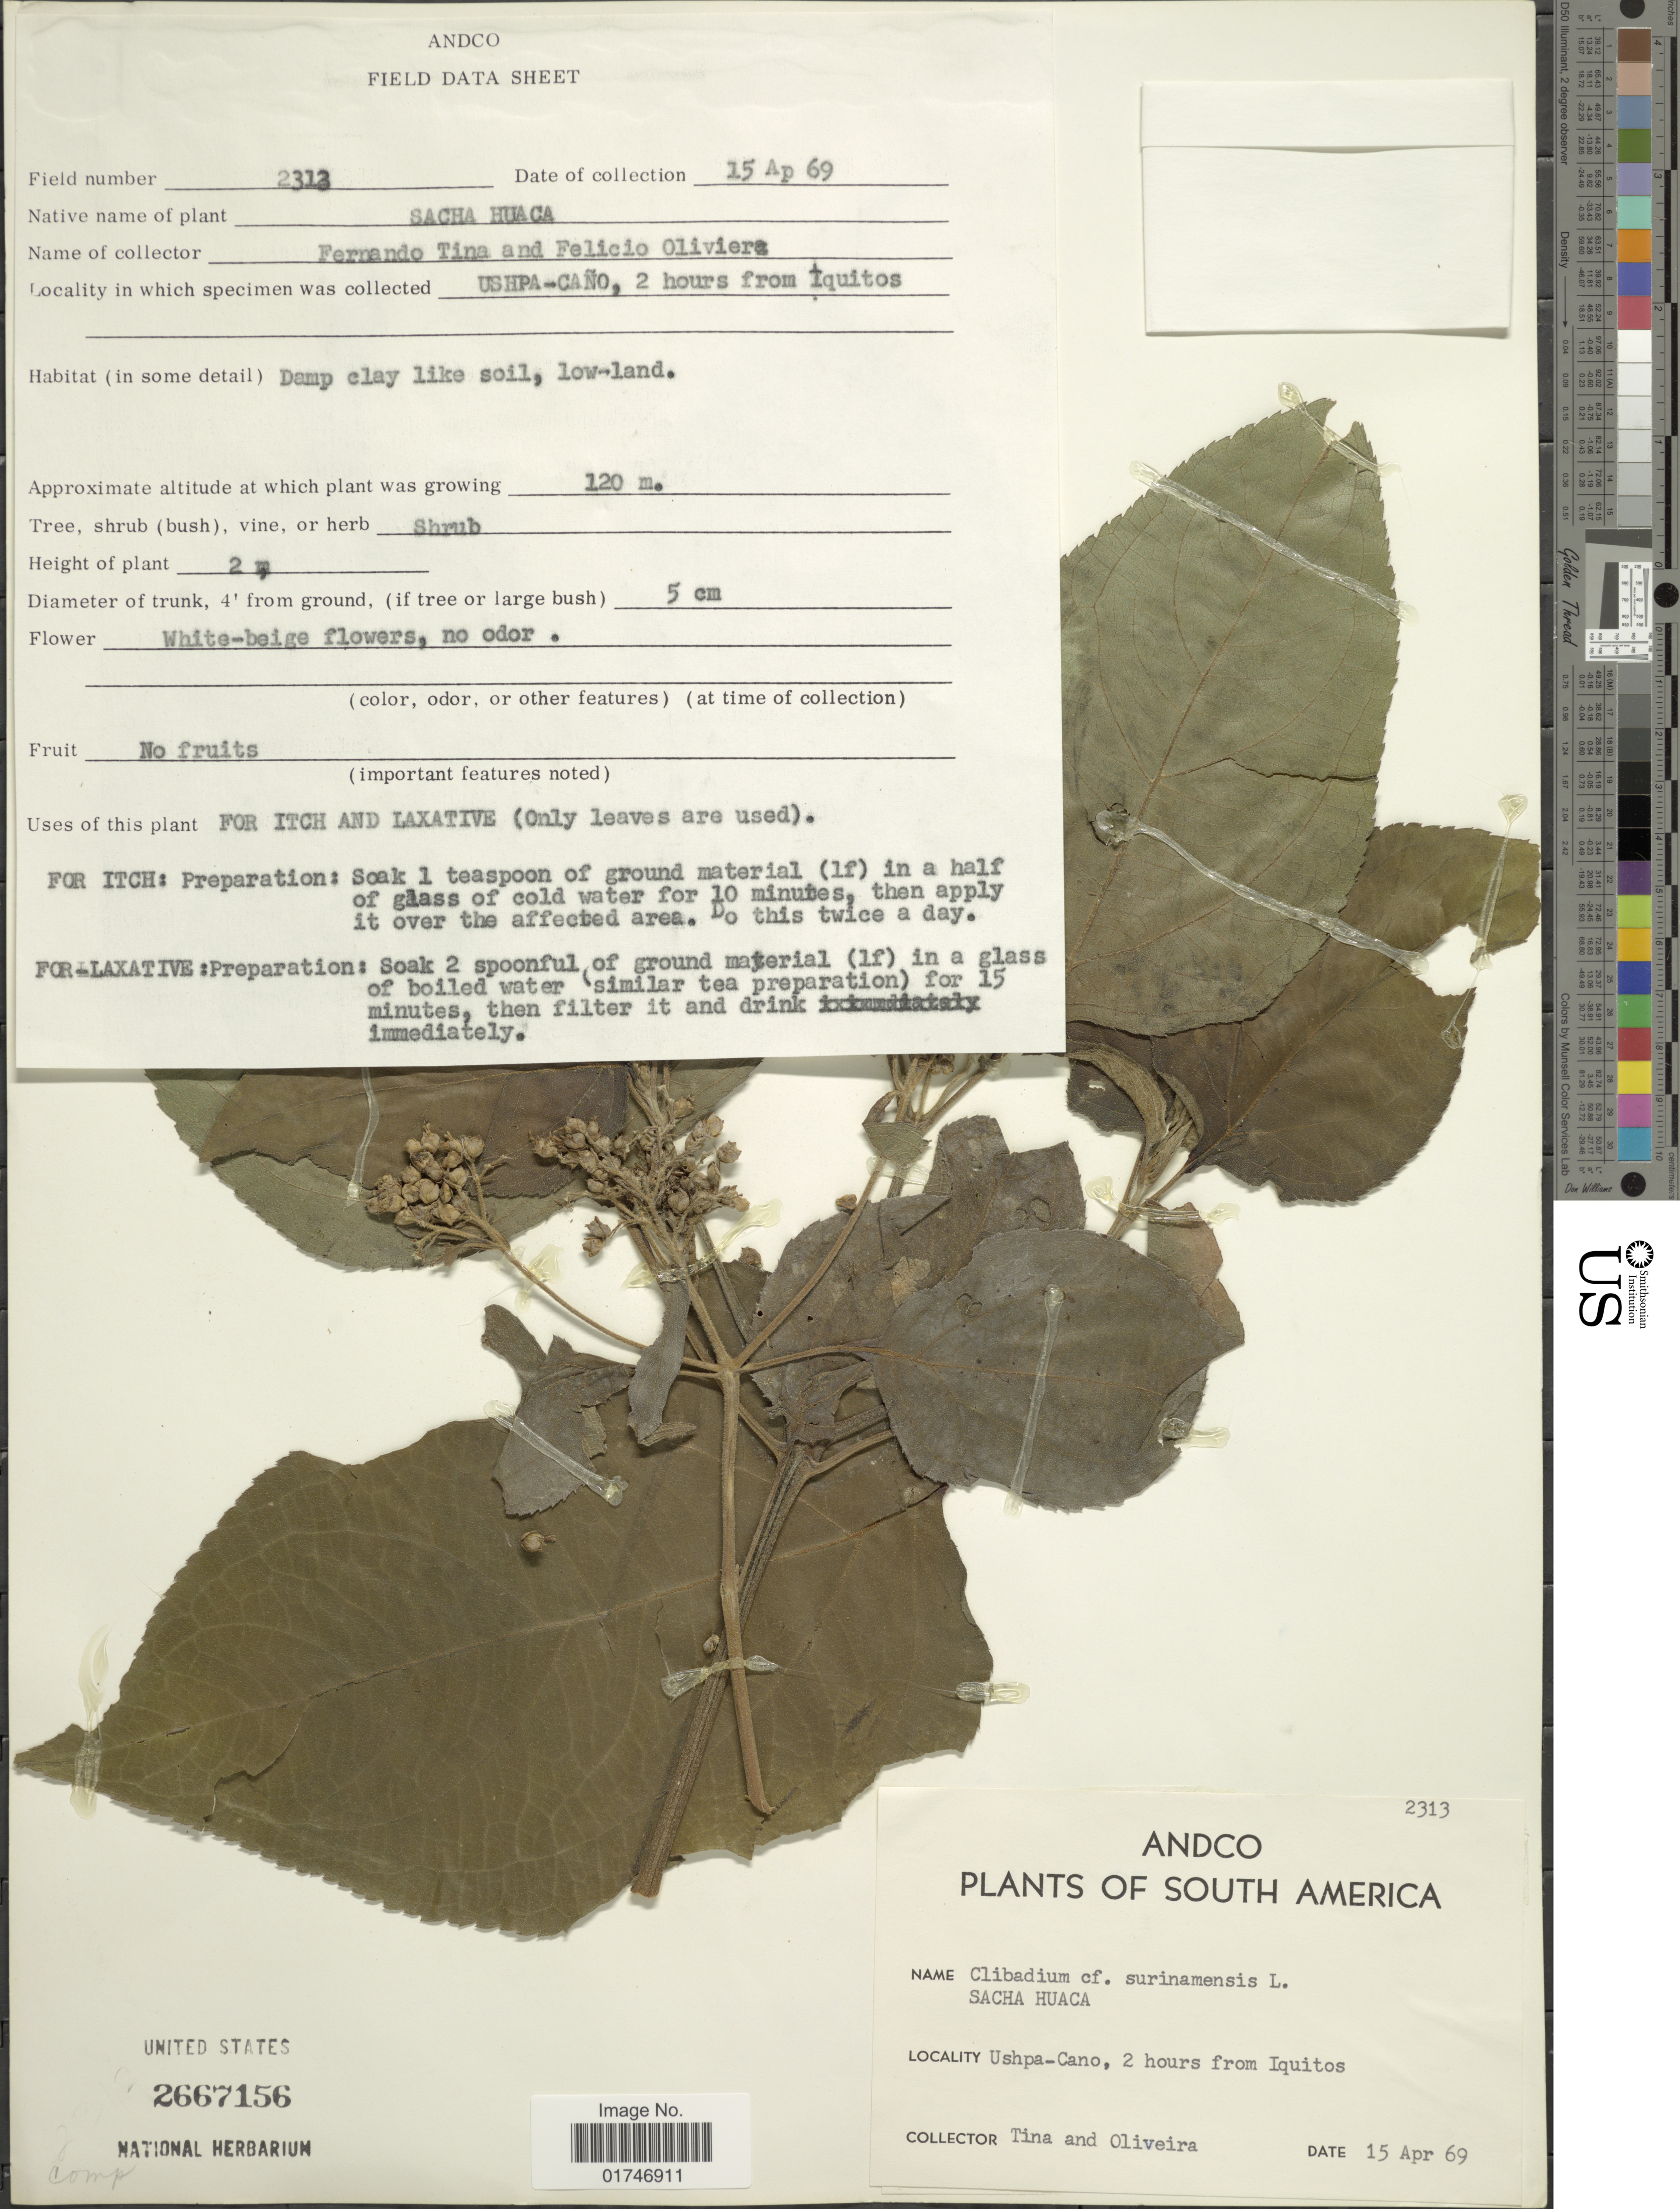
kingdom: Plantae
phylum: Tracheophyta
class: Magnoliopsida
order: Asterales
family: Asteraceae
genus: Clibadium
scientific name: Clibadium surinamense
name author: L.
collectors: -. Tina & -. Oliveira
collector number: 2313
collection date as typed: Transcribed d/m/y: 15/4/69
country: Peru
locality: Andco. South America. Ushpa-Cano, 2 hours from Iquitos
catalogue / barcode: US 2667156